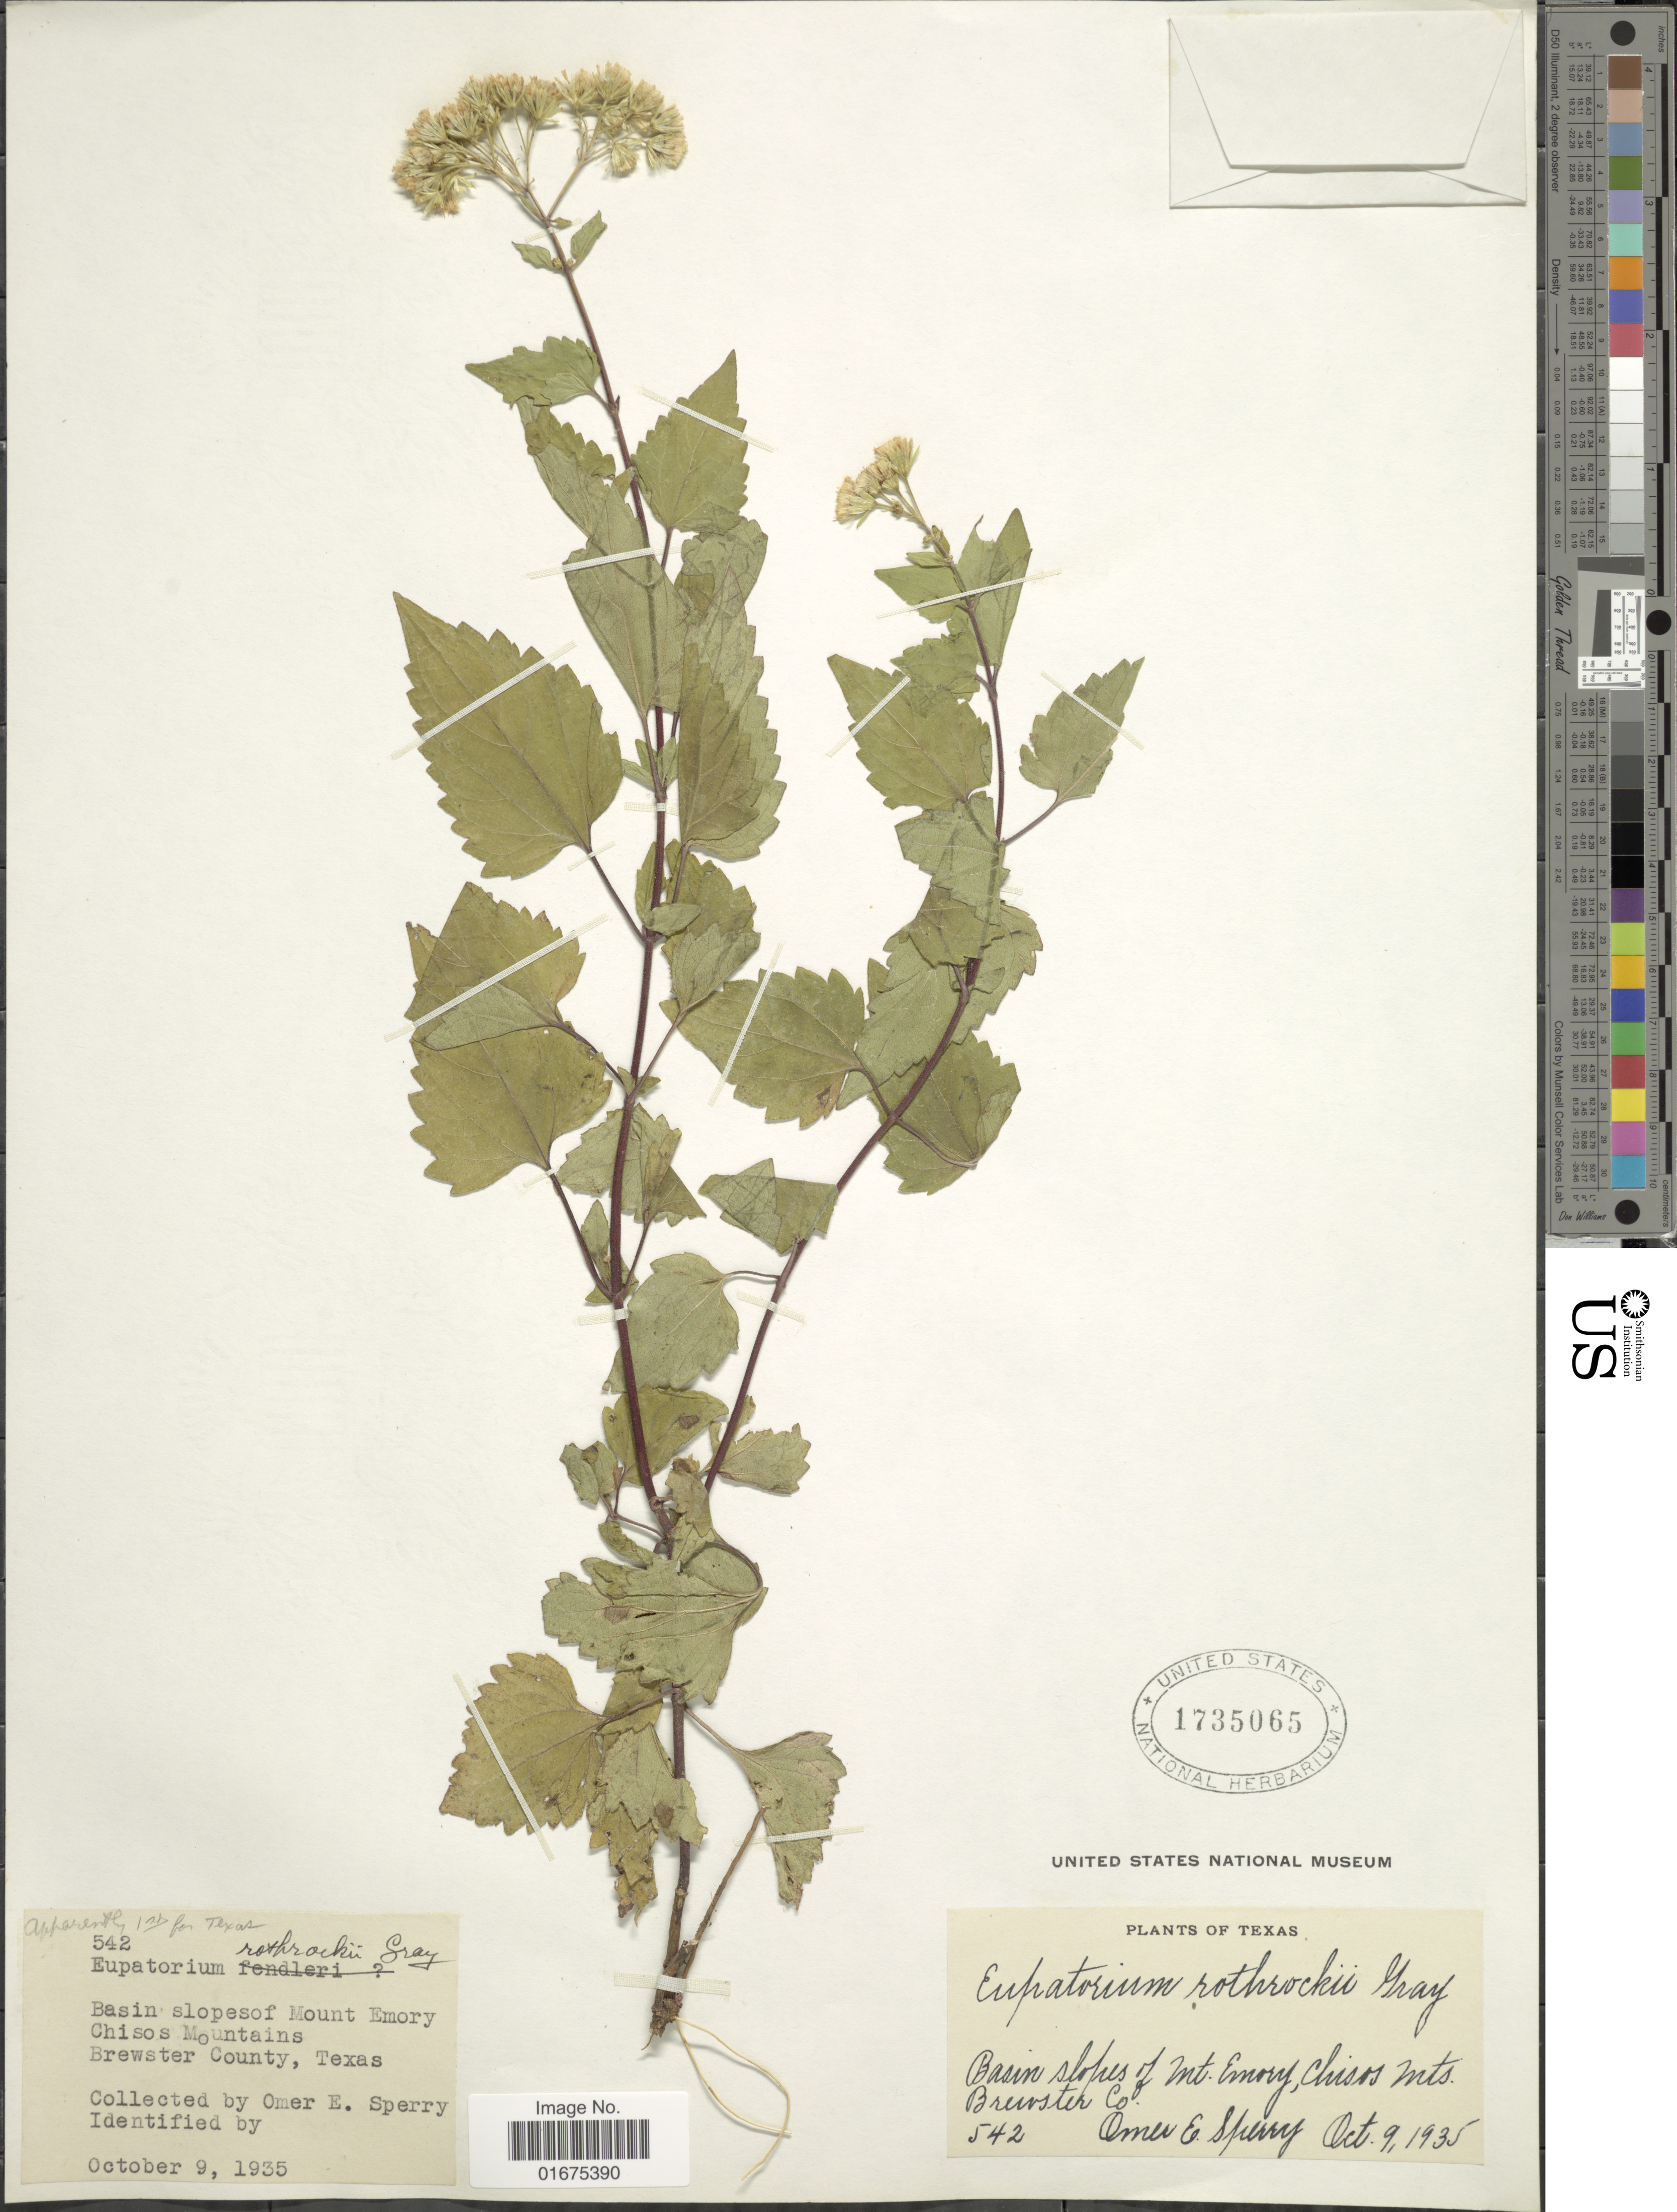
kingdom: Plantae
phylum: Tracheophyta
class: Magnoliopsida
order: Asterales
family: Asteraceae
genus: Ageratina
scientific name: Ageratina rothrockii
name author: (A. Gray) R.M. King & H. Rob.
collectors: O. E. Sperry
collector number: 542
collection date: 1935-10-09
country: United States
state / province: Texas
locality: Basin slopes of Mount Emory, Chisos Mountains, Brewster County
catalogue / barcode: US 1735065